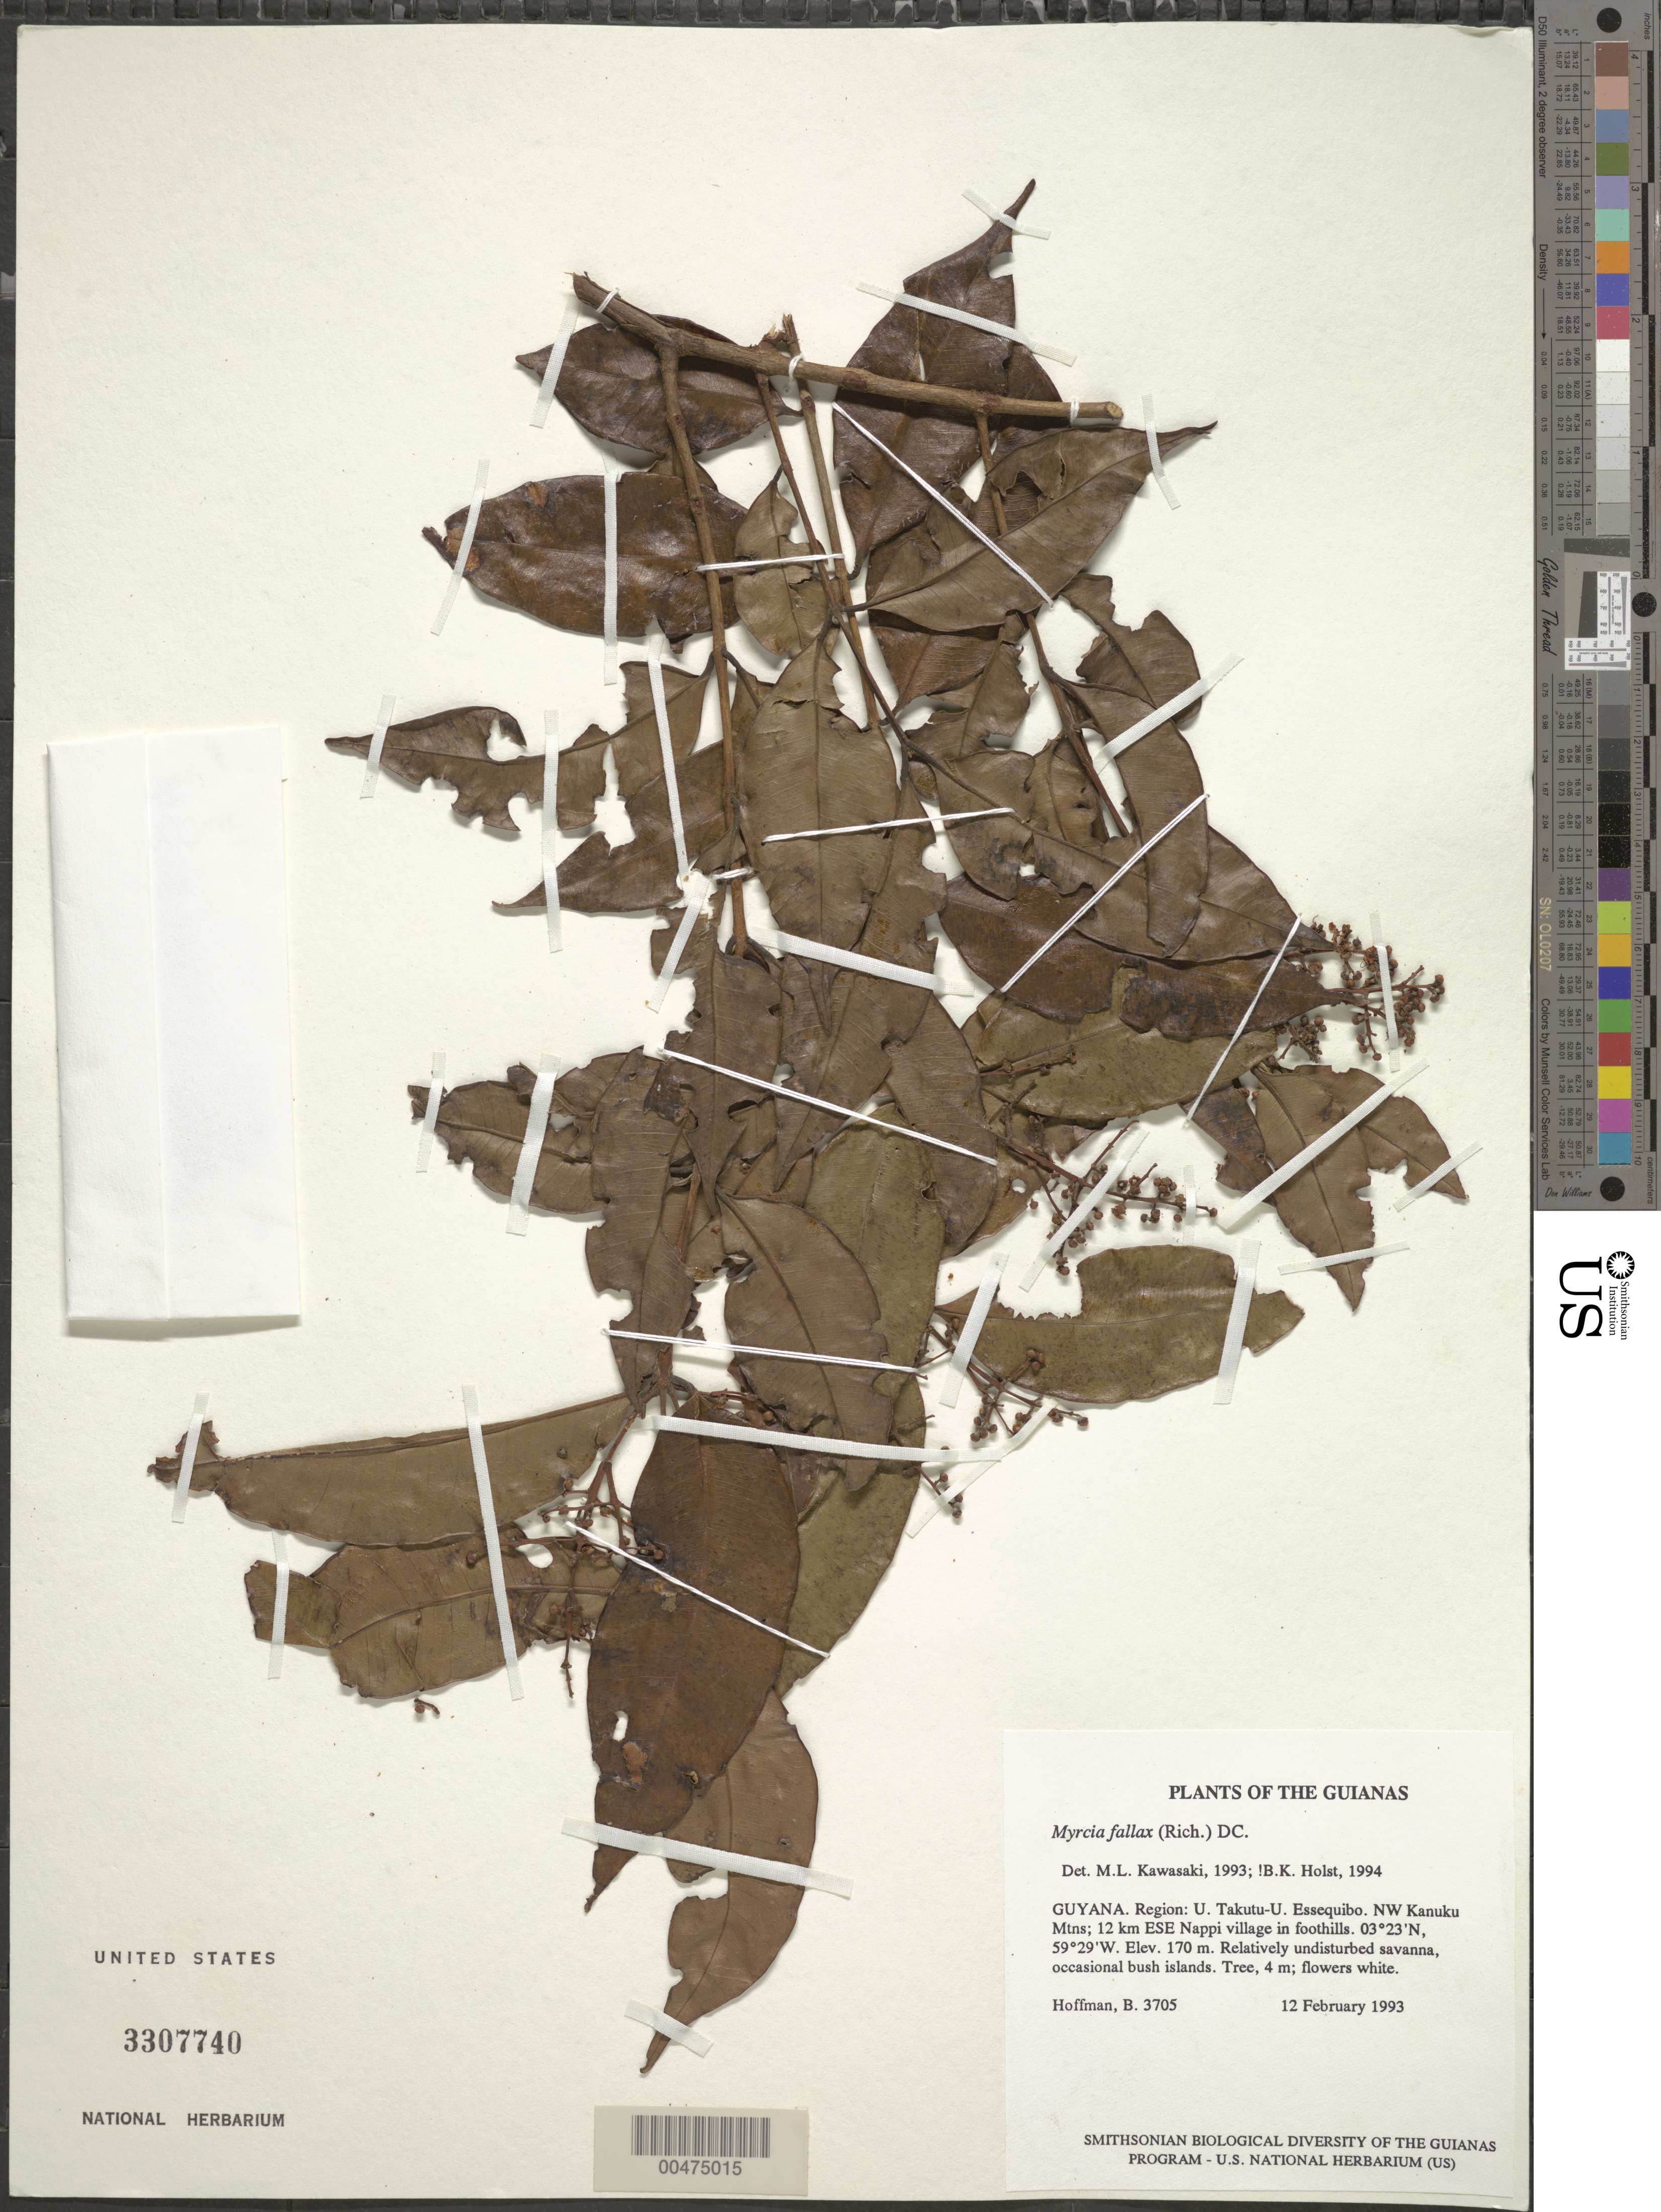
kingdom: Plantae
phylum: Tracheophyta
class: Magnoliopsida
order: Myrtales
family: Myrtaceae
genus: Myrcia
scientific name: Myrcia fallax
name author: (Rich.) DC.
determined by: Holst, Bruce K.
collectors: B. Hoffman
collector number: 3705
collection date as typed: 12 February 1993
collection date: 1993-02-12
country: Guyana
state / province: U. Takutu-U. Essequibo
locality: NW Kanuku Mountains; 12 km ESE of Nappi village in foothills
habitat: Relatively undisturbed savanna, occasional bush islands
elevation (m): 170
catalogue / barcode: US 3307740